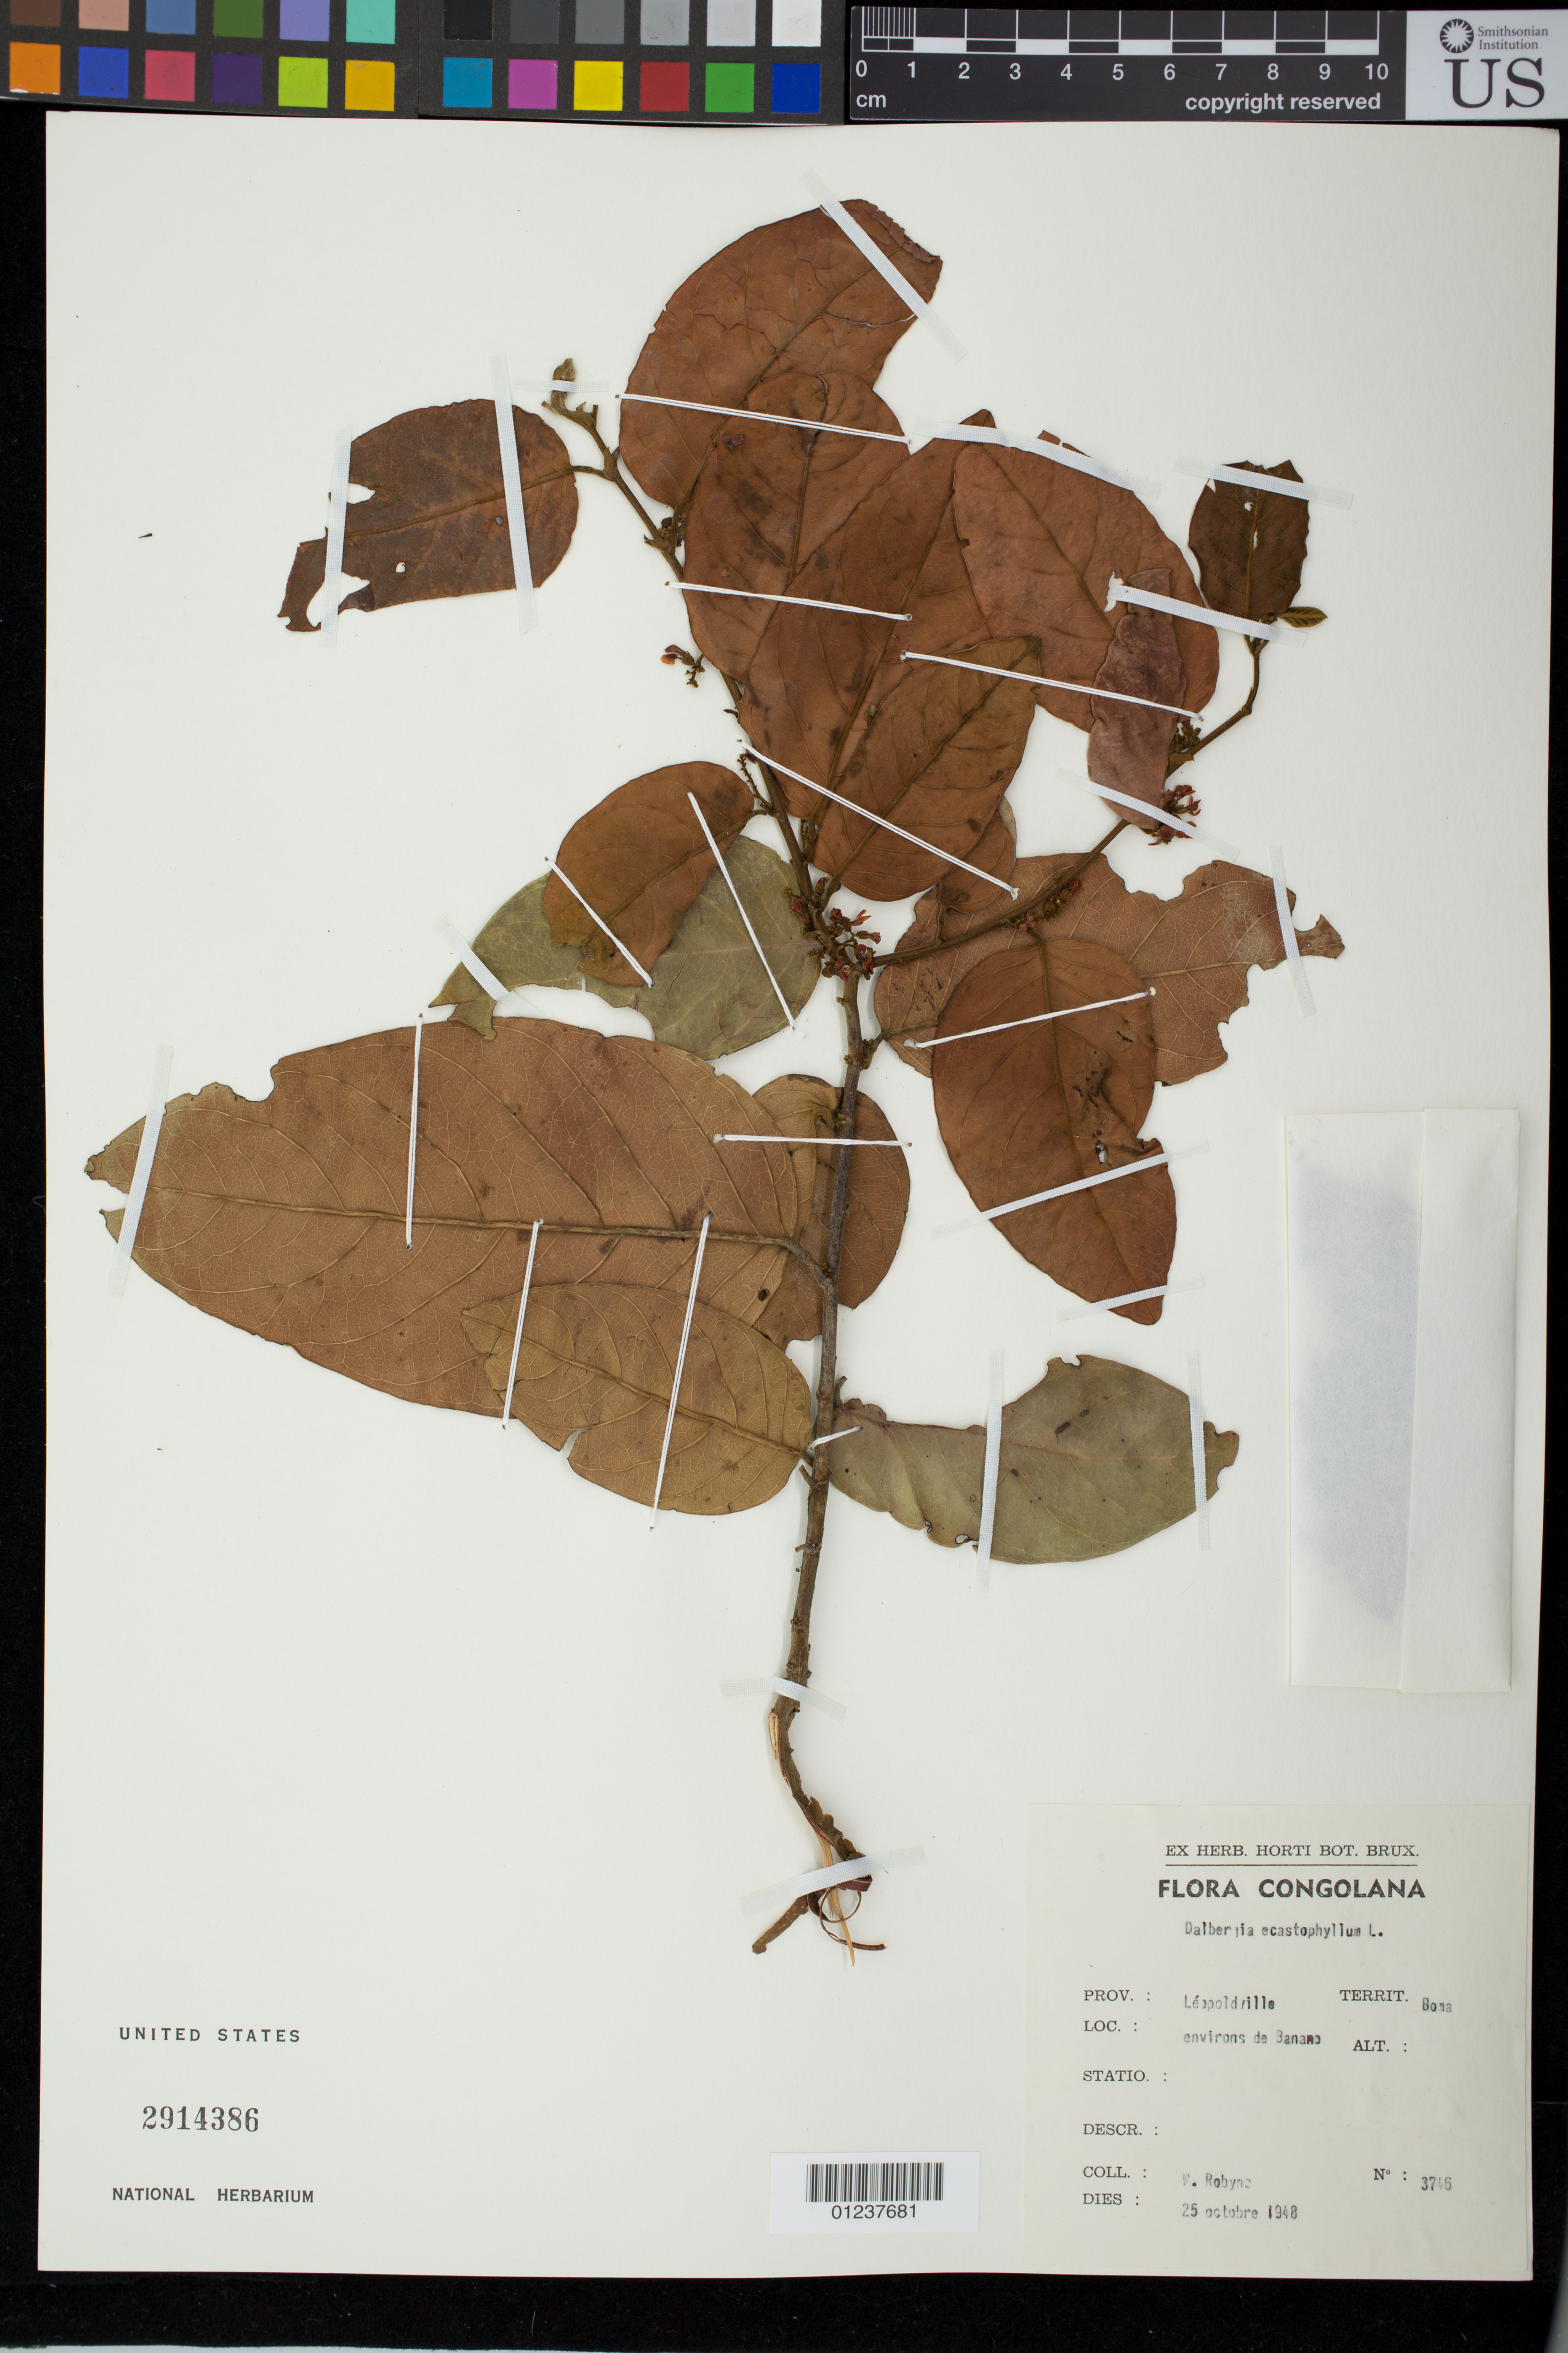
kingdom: Plantae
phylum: Tracheophyta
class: Magnoliopsida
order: Fabales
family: Fabaceae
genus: Dalbergia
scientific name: Dalbergia ecastaphyllum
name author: (L.) Taub.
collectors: F. Robyns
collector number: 3746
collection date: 1948-10-25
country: Congo, Democratic Republic of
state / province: Kinshasa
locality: Leopoldville, Boma, evirons de Banano.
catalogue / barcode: US 2914386